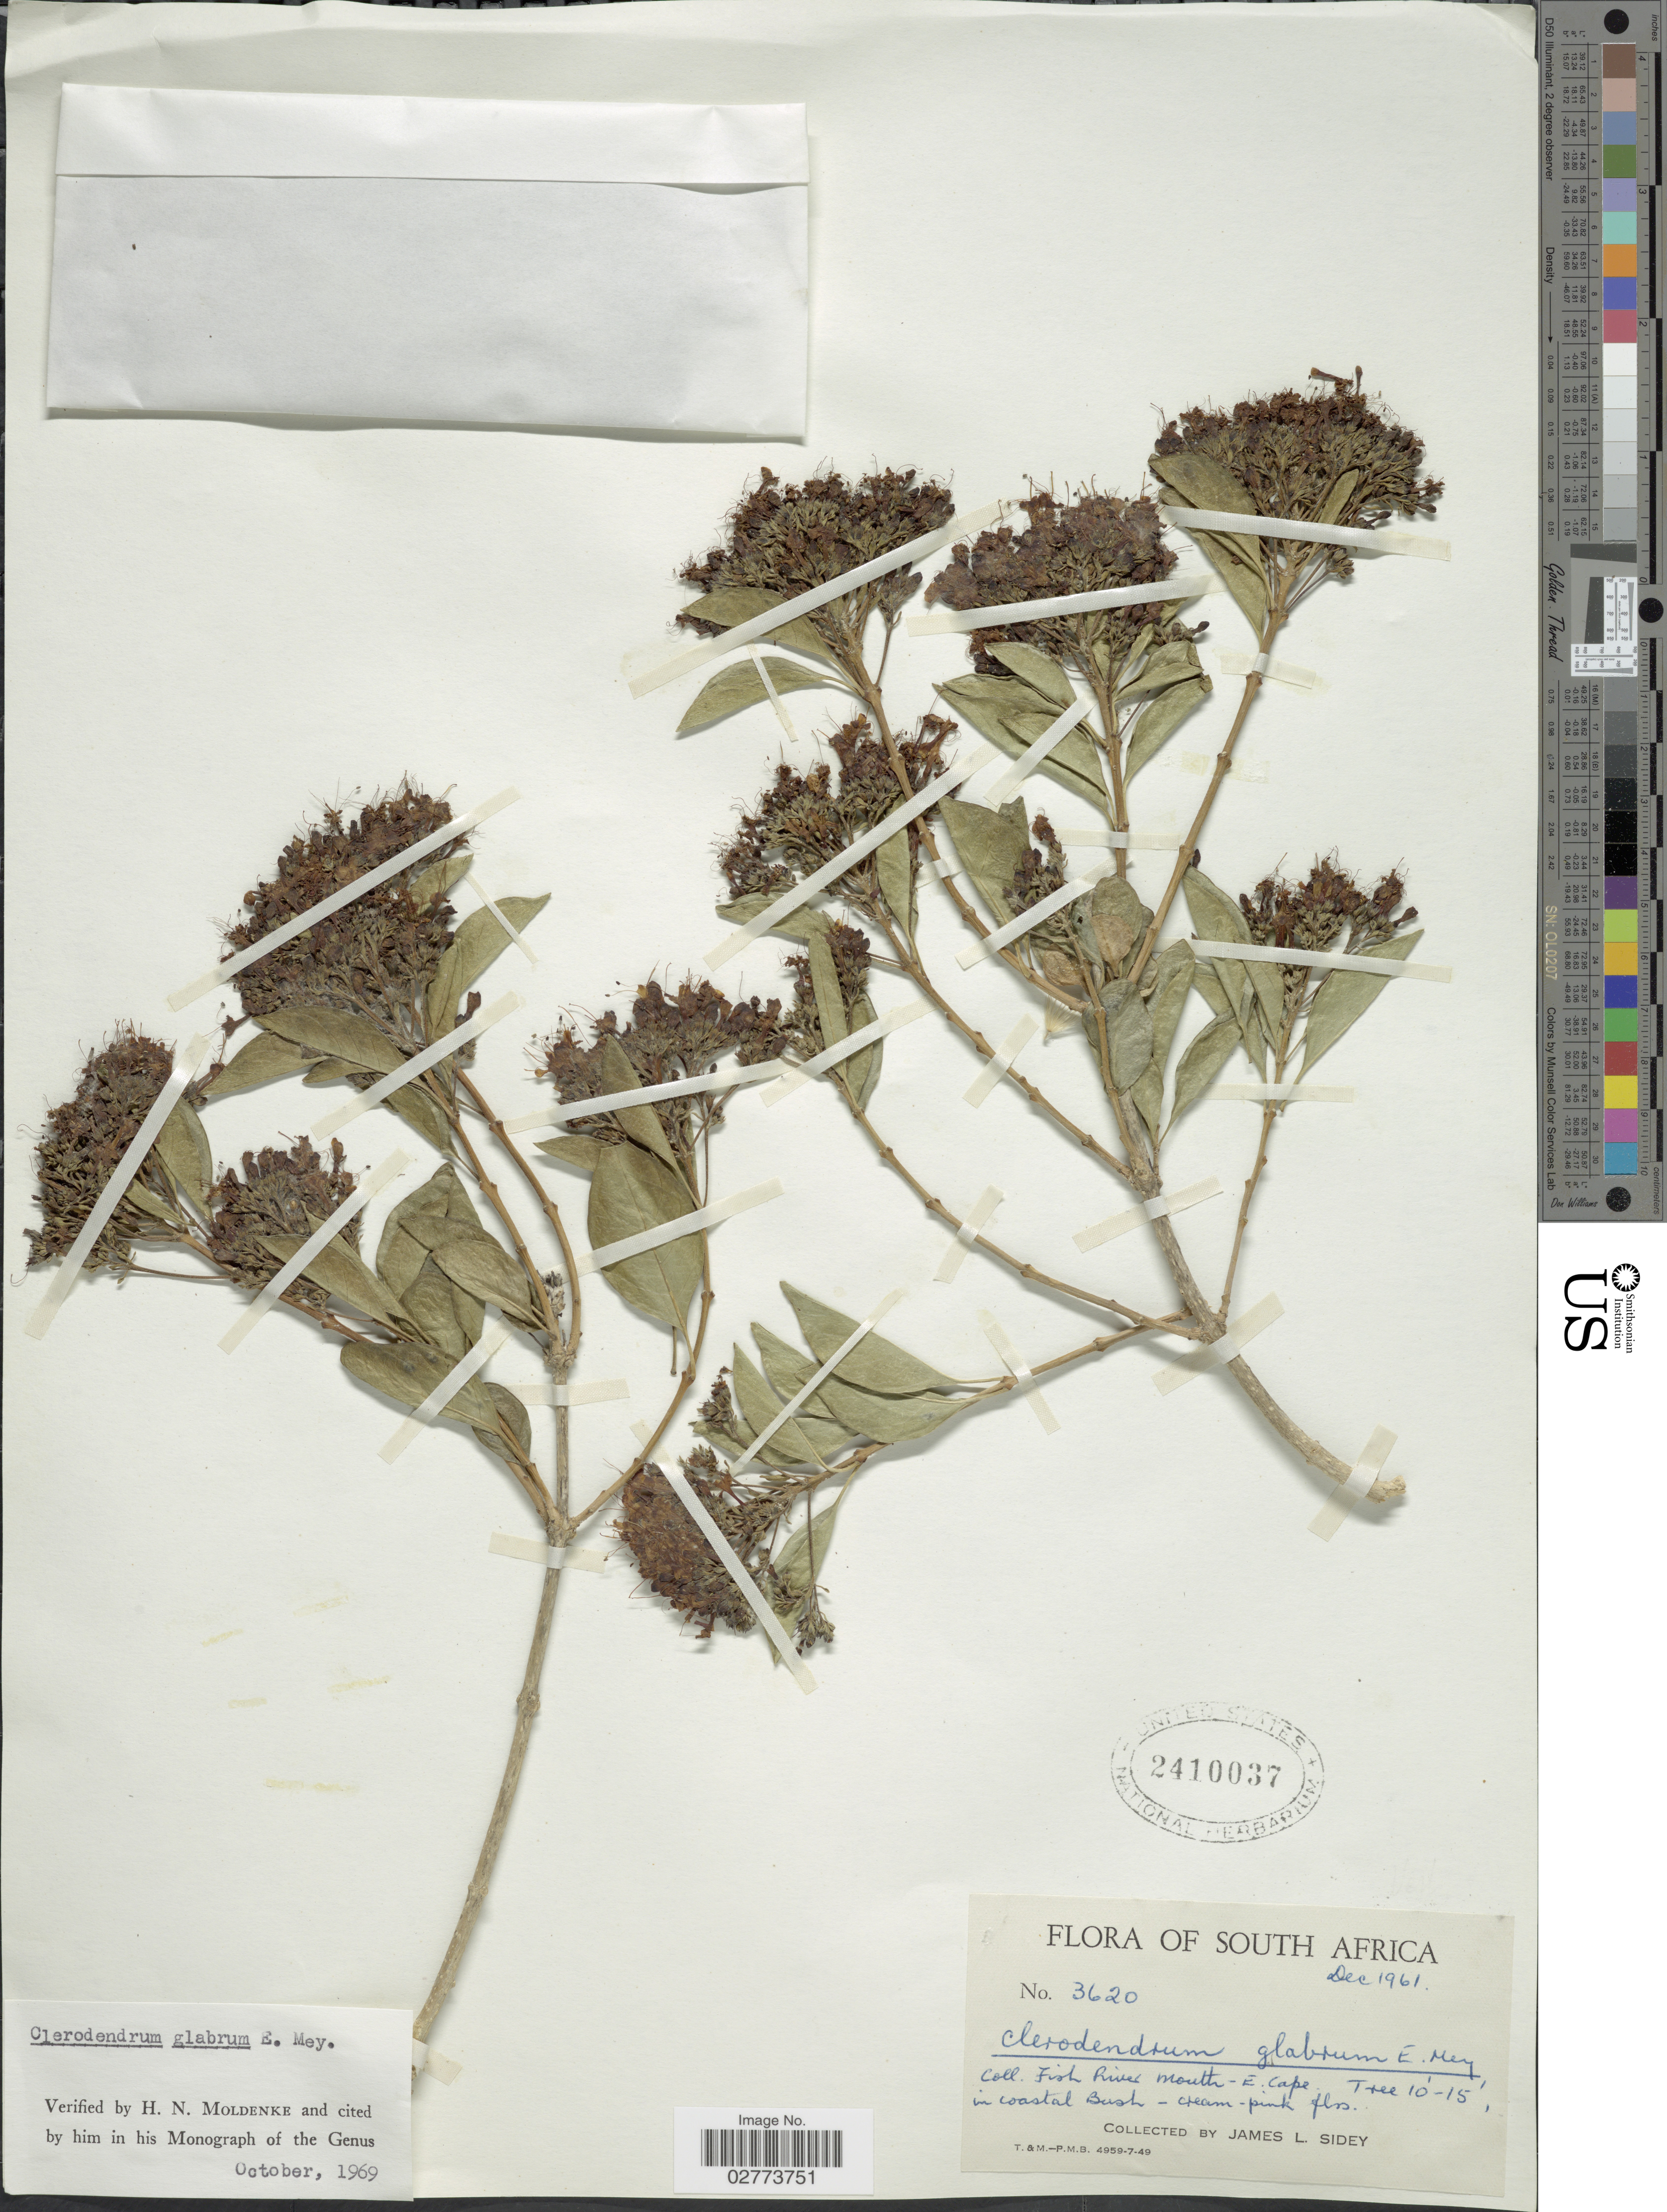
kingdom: Plantae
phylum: Tracheophyta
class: Magnoliopsida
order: Lamiales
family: Lamiaceae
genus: Clerodendrum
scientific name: Clerodendrum glabrum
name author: E. Mey.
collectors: J. L. Sidey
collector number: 3620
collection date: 1961-12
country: South Africa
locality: Fish River Mouth- E. Cape.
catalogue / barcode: US 2410037